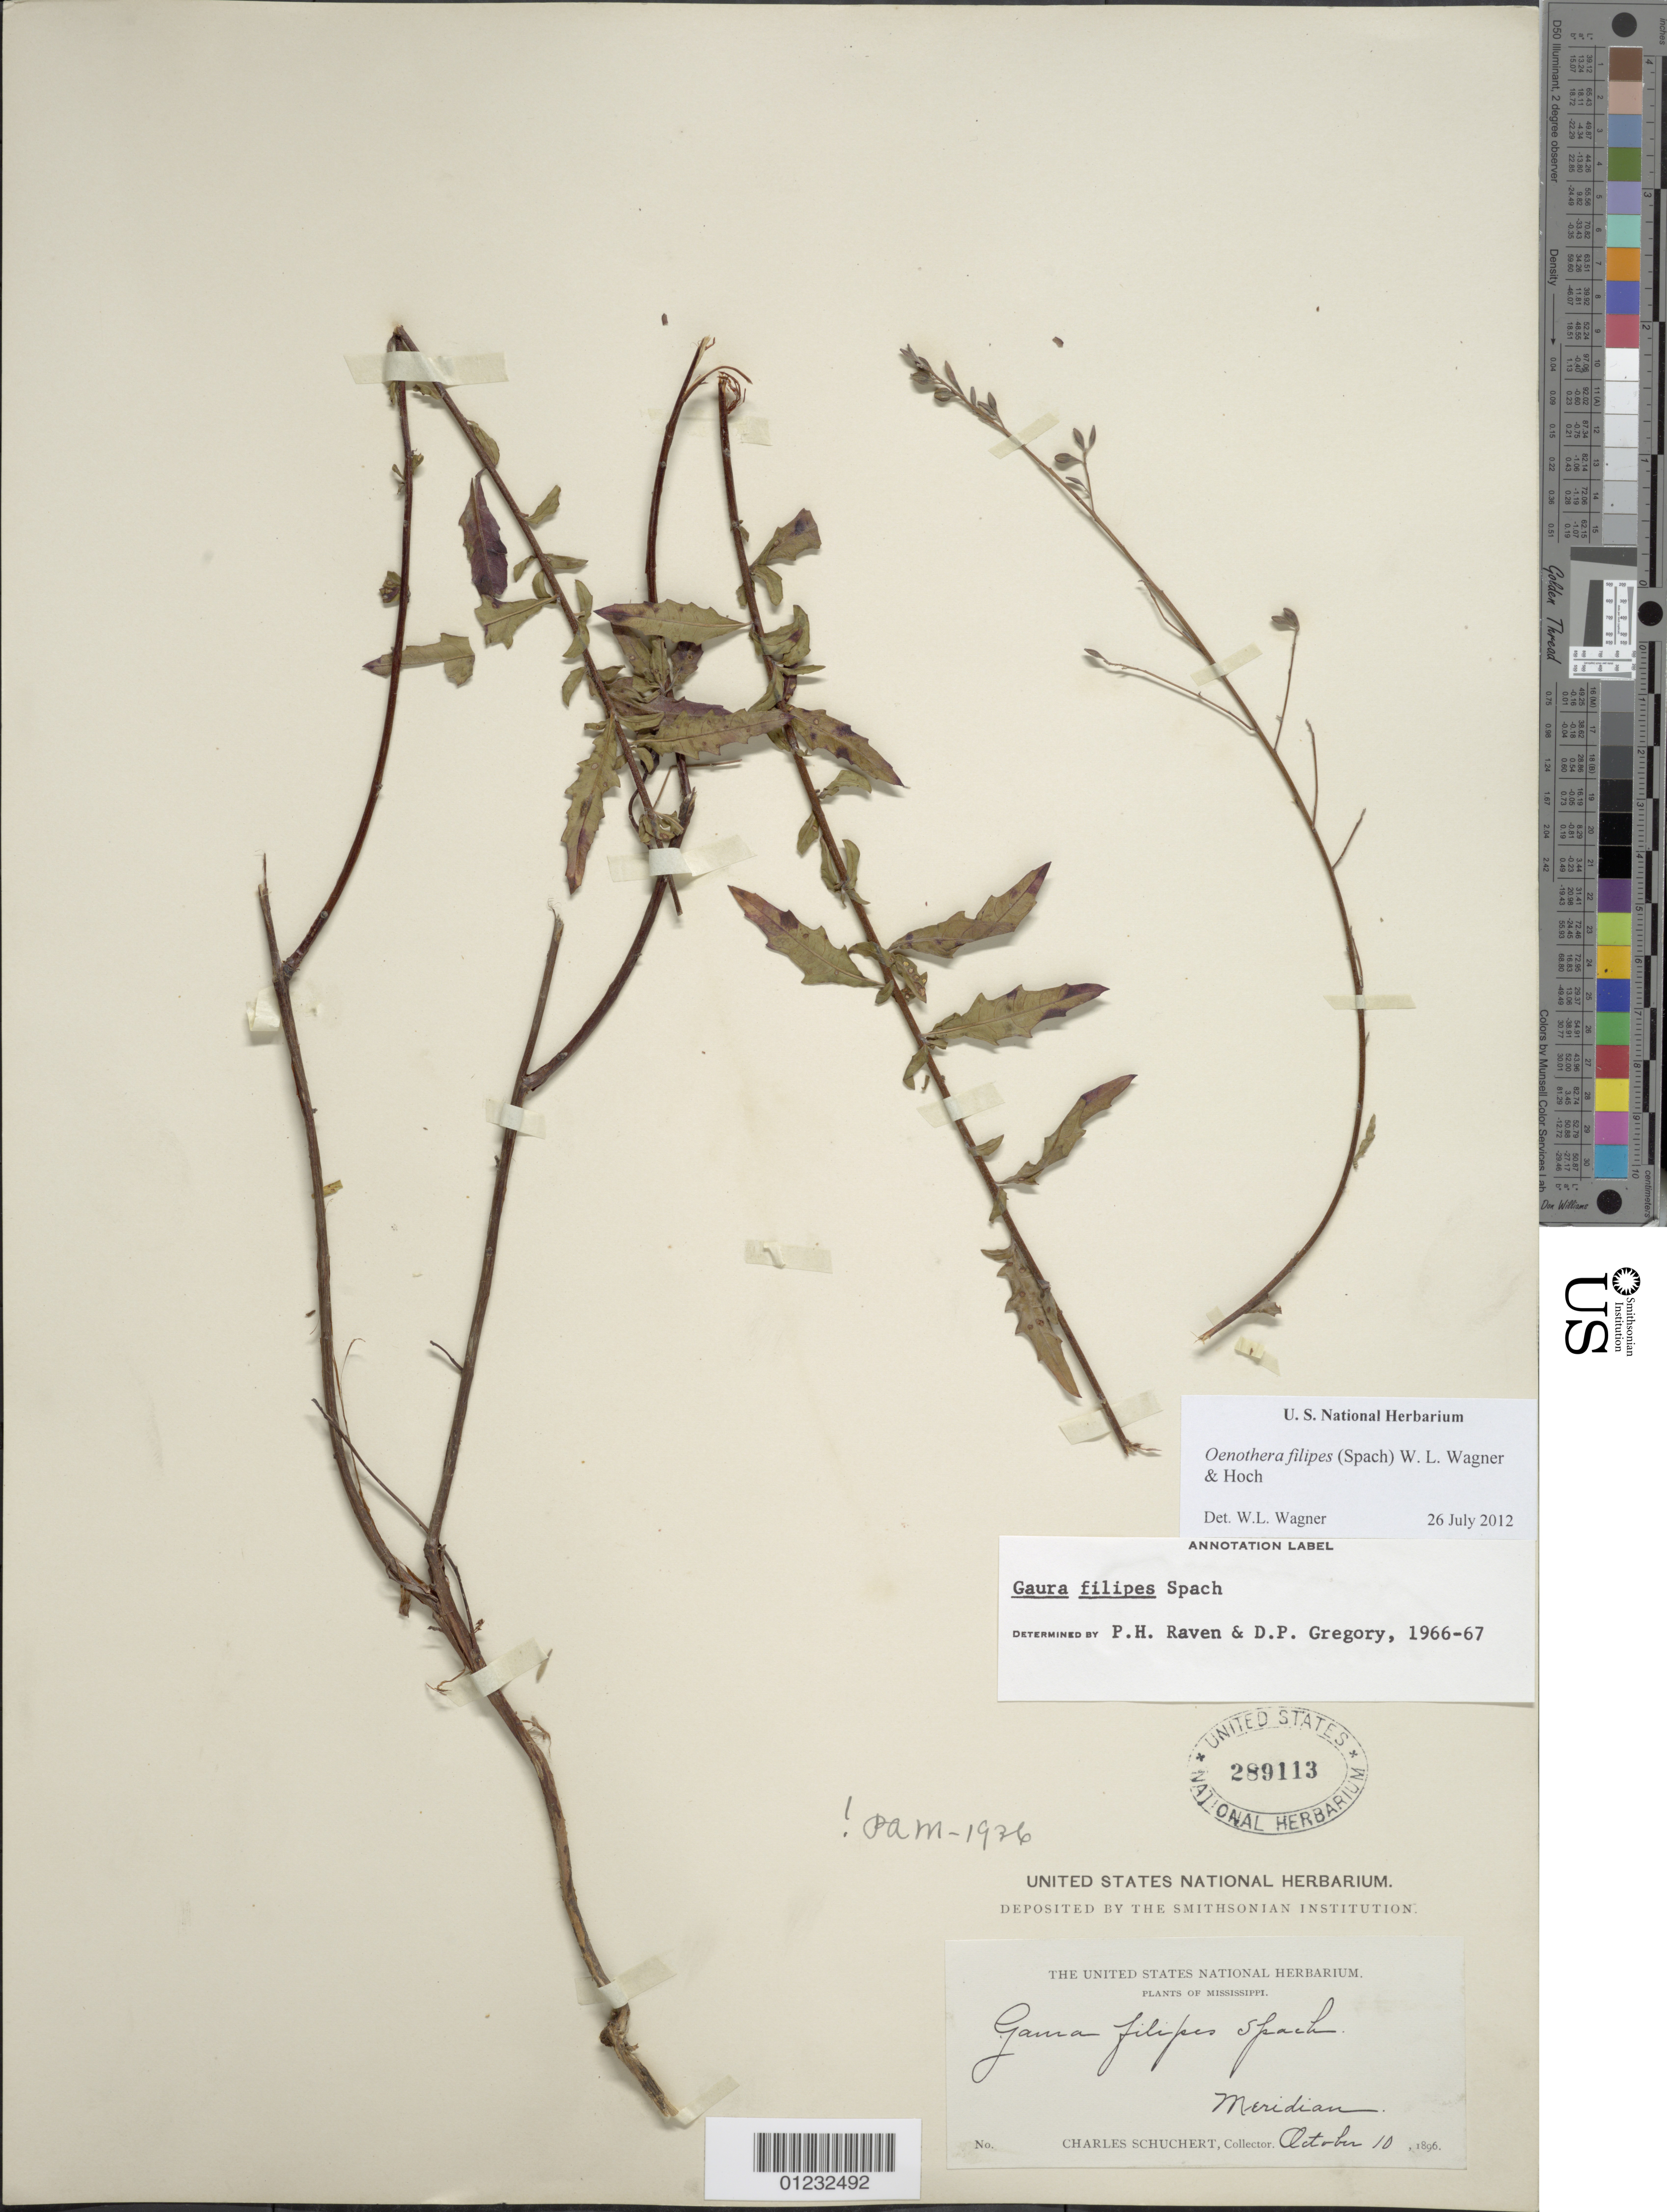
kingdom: Plantae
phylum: Tracheophyta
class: Magnoliopsida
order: Myrtales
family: Onagraceae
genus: Oenothera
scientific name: Oenothera filipes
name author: (Spach) W.L. Wagner & Hoch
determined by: Wagner, W. L., (BOT), Smithsonian Institution - National Museum of Natural History (UNITED STATES)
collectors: C. Schuchert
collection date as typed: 10 Oct 1896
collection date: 1896-10-10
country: United States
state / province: Mississippi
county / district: Lauderdale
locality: Meridian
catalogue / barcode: US 289113